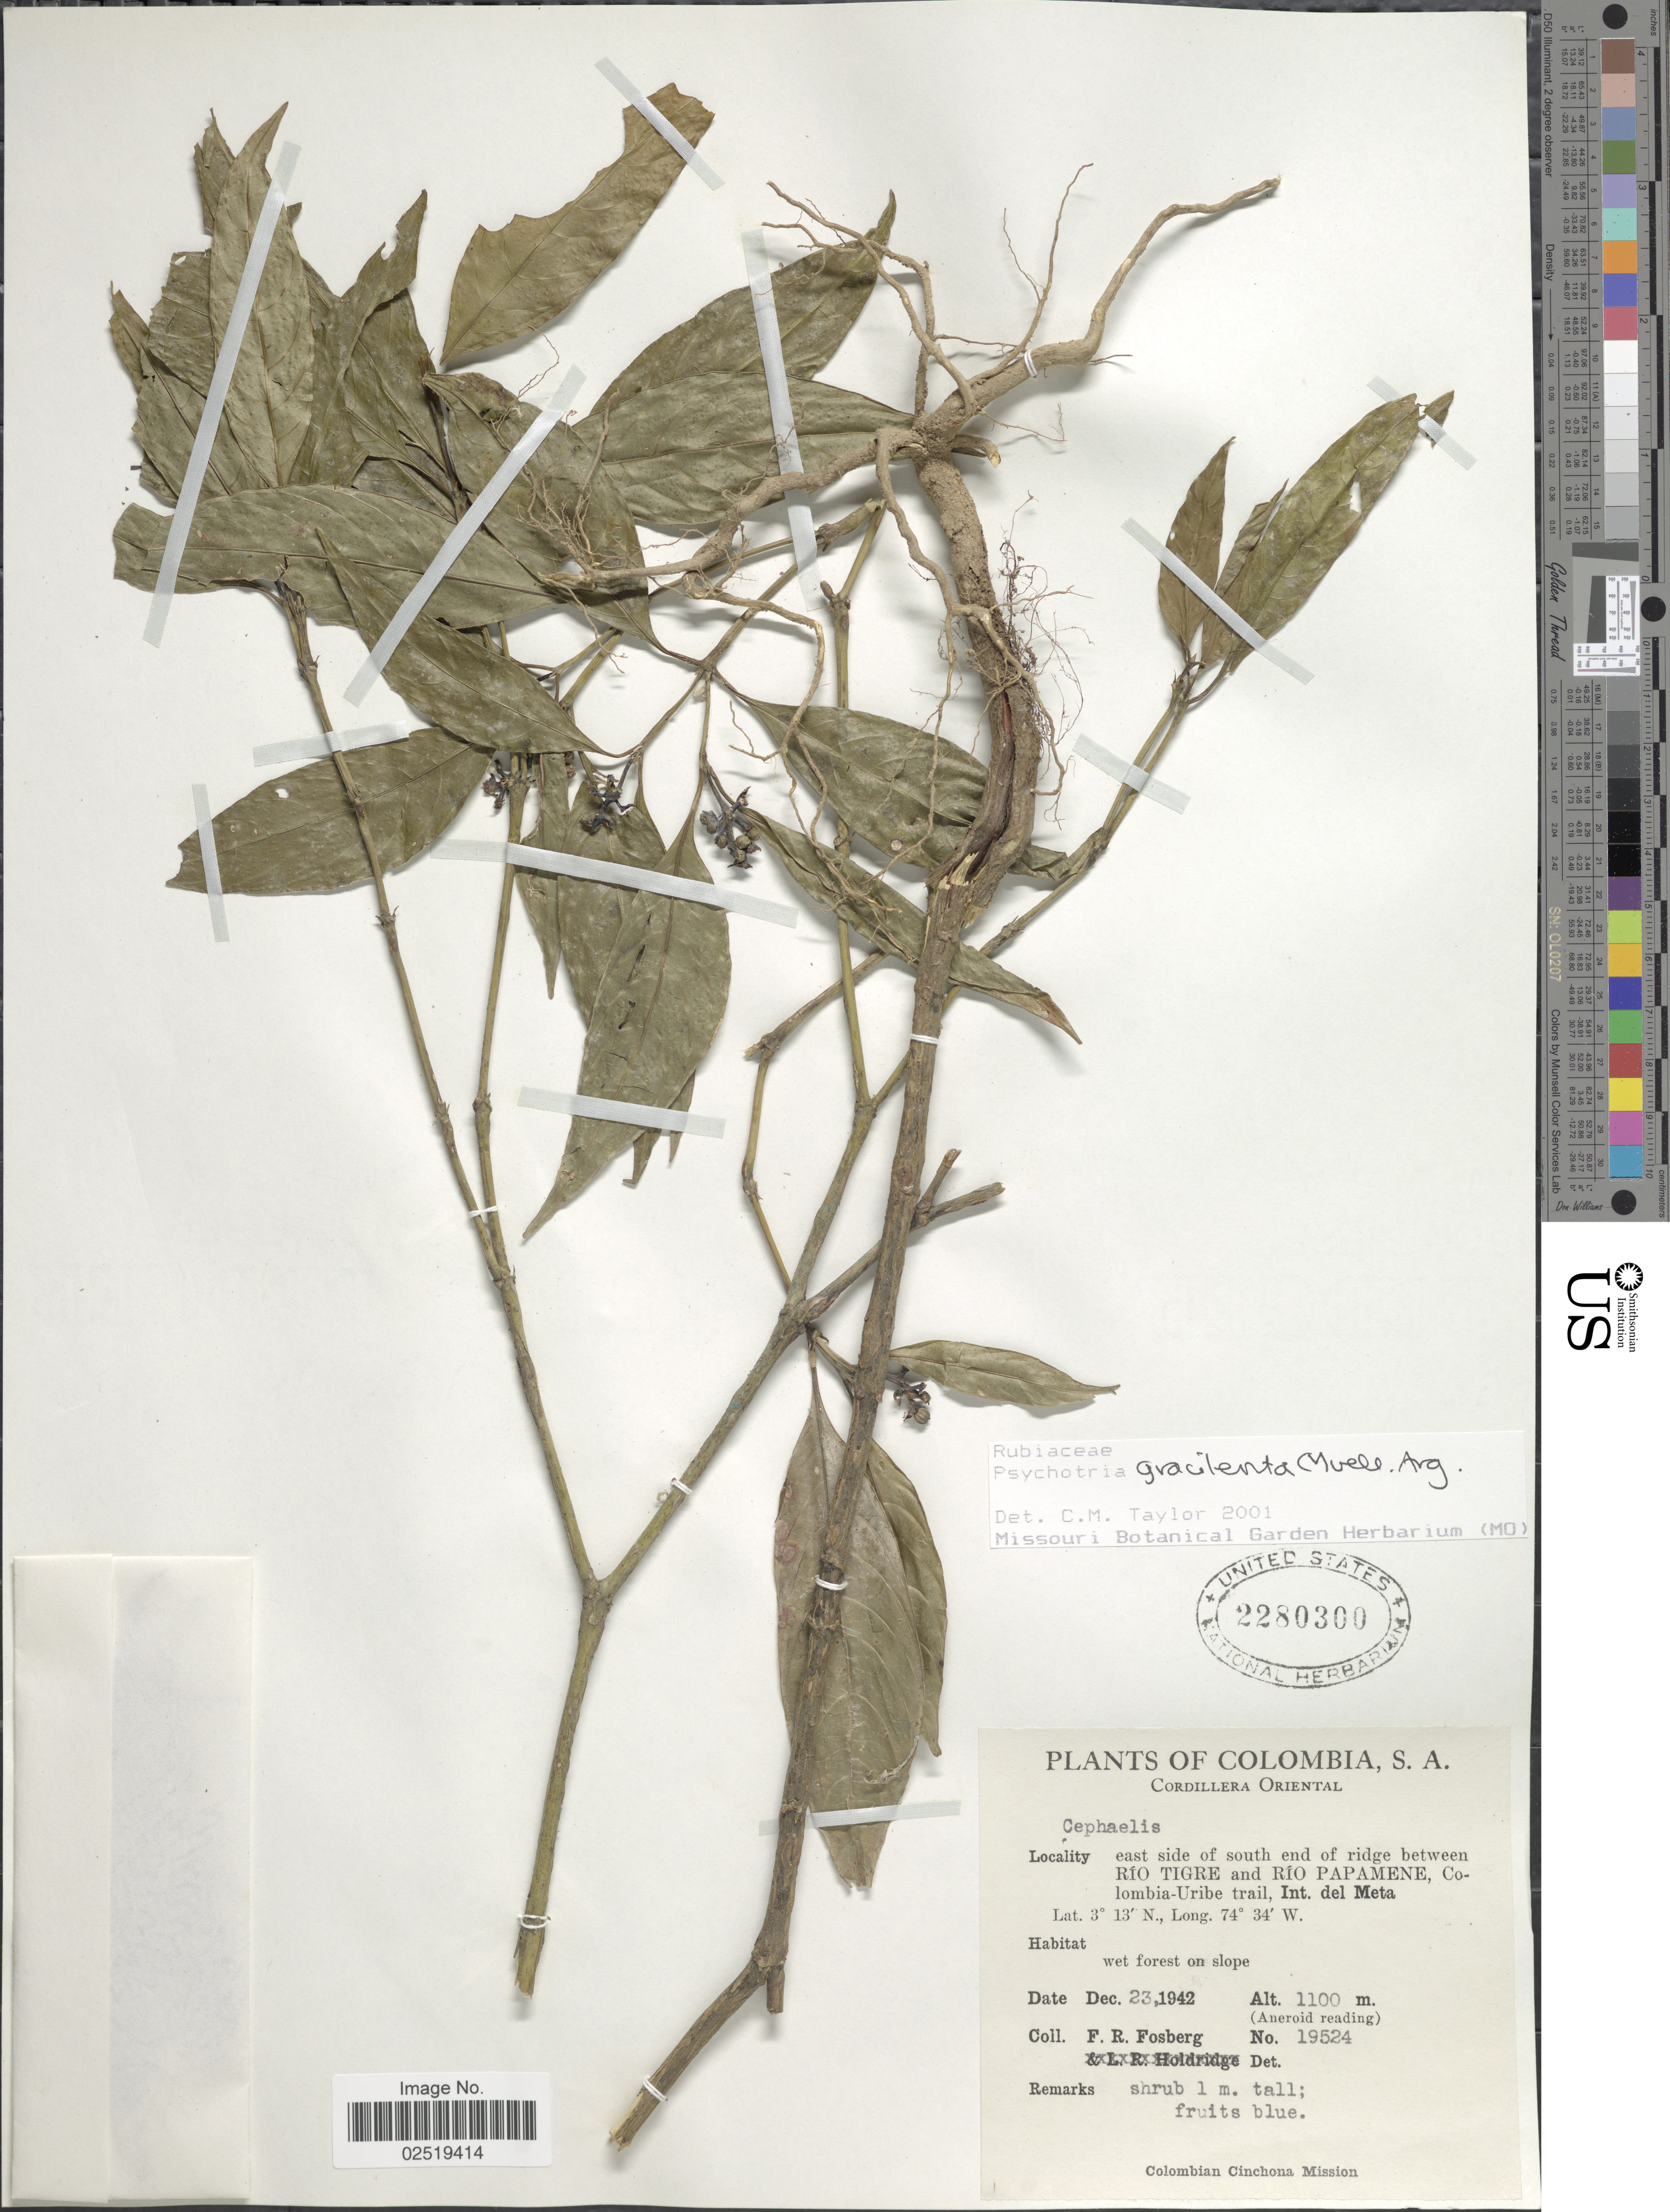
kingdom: Plantae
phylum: Tracheophyta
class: Magnoliopsida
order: Gentianales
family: Rubiaceae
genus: Psychotria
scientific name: Psychotria gracilenta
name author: Müll. Arg.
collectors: F. R. Fosberg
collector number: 19524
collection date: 1942-12-23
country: Colombia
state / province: Meta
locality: S.A., Cordillera Oriental, east side of south end of ridge between Rio Tigre and Rio Papamene, Colombia-Uribe trail, Int. del Meta, wet forest on slope.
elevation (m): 1100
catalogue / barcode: US 2280300